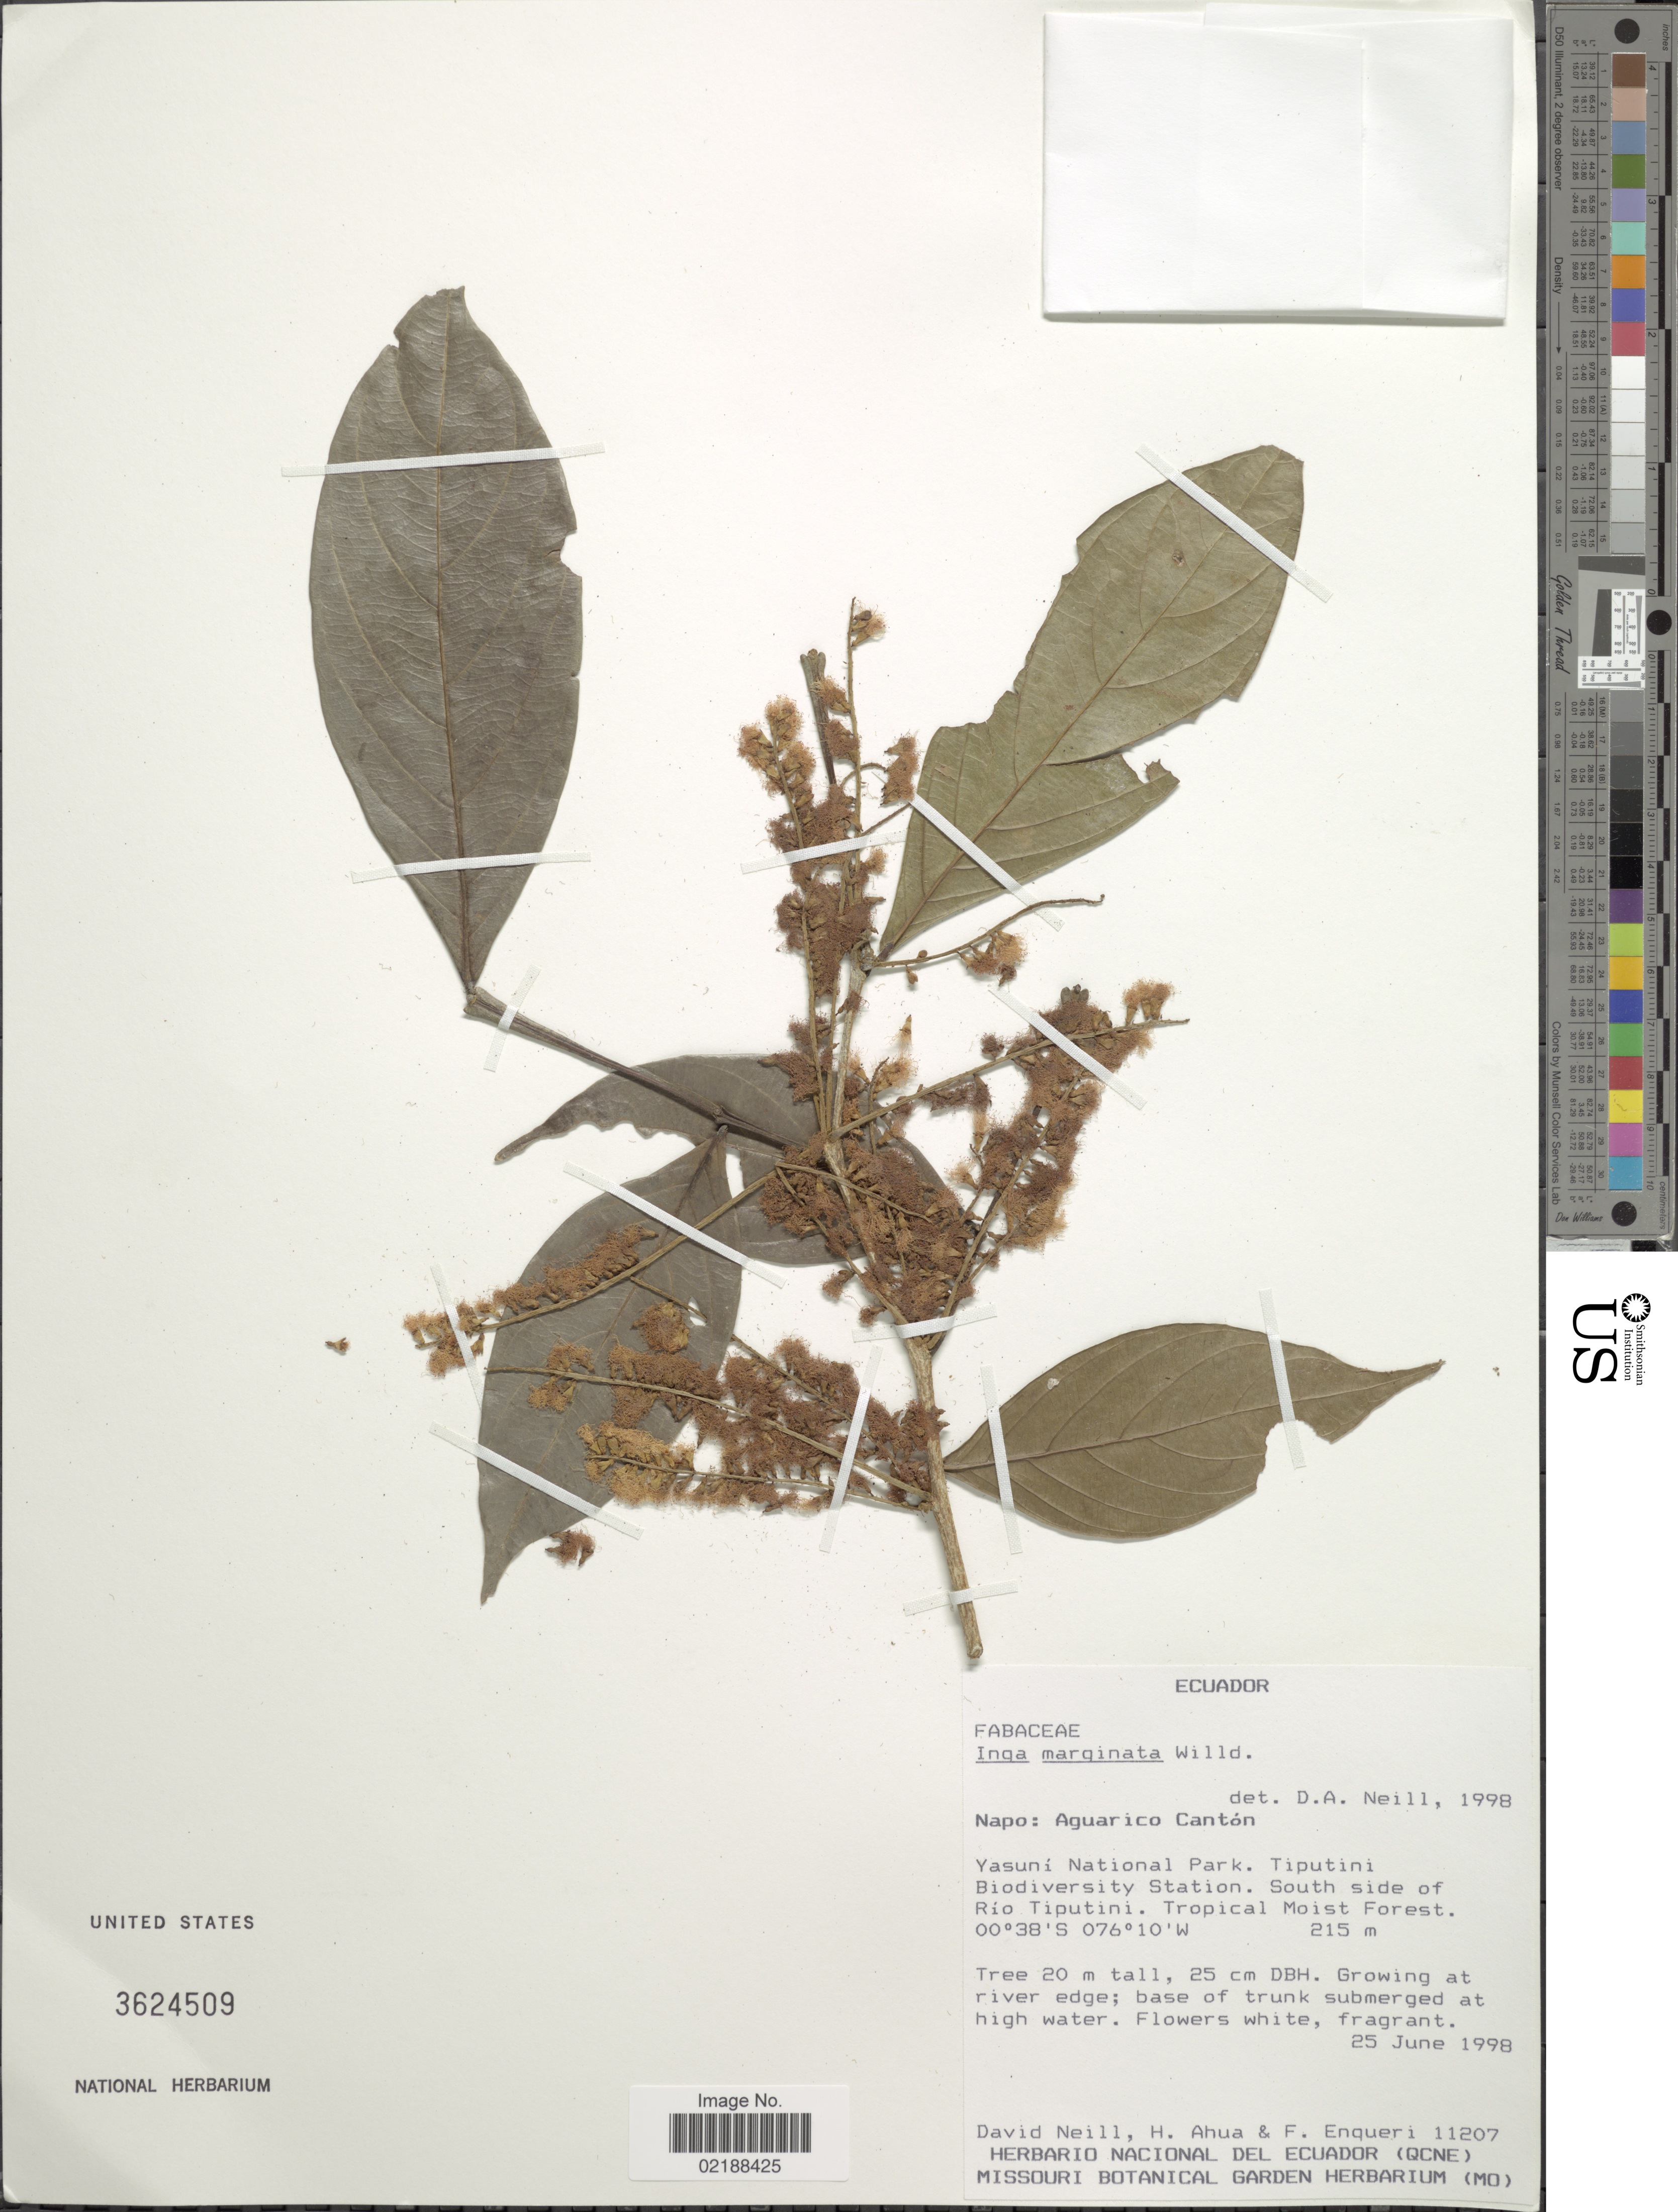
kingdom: Plantae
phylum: Tracheophyta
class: Magnoliopsida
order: Fabales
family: Fabaceae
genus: Inga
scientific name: Inga marginata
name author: Willd.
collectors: D. Neill, H. Ahua & F. Enqueri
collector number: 11207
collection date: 1998-06-25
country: Ecuador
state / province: Napo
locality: Aguarico Cantón, Yasuní National Park. Tiputini Biodiversity Station. South side of Río Tiputini. Tropical Moist Forest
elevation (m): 215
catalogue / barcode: US 3624509